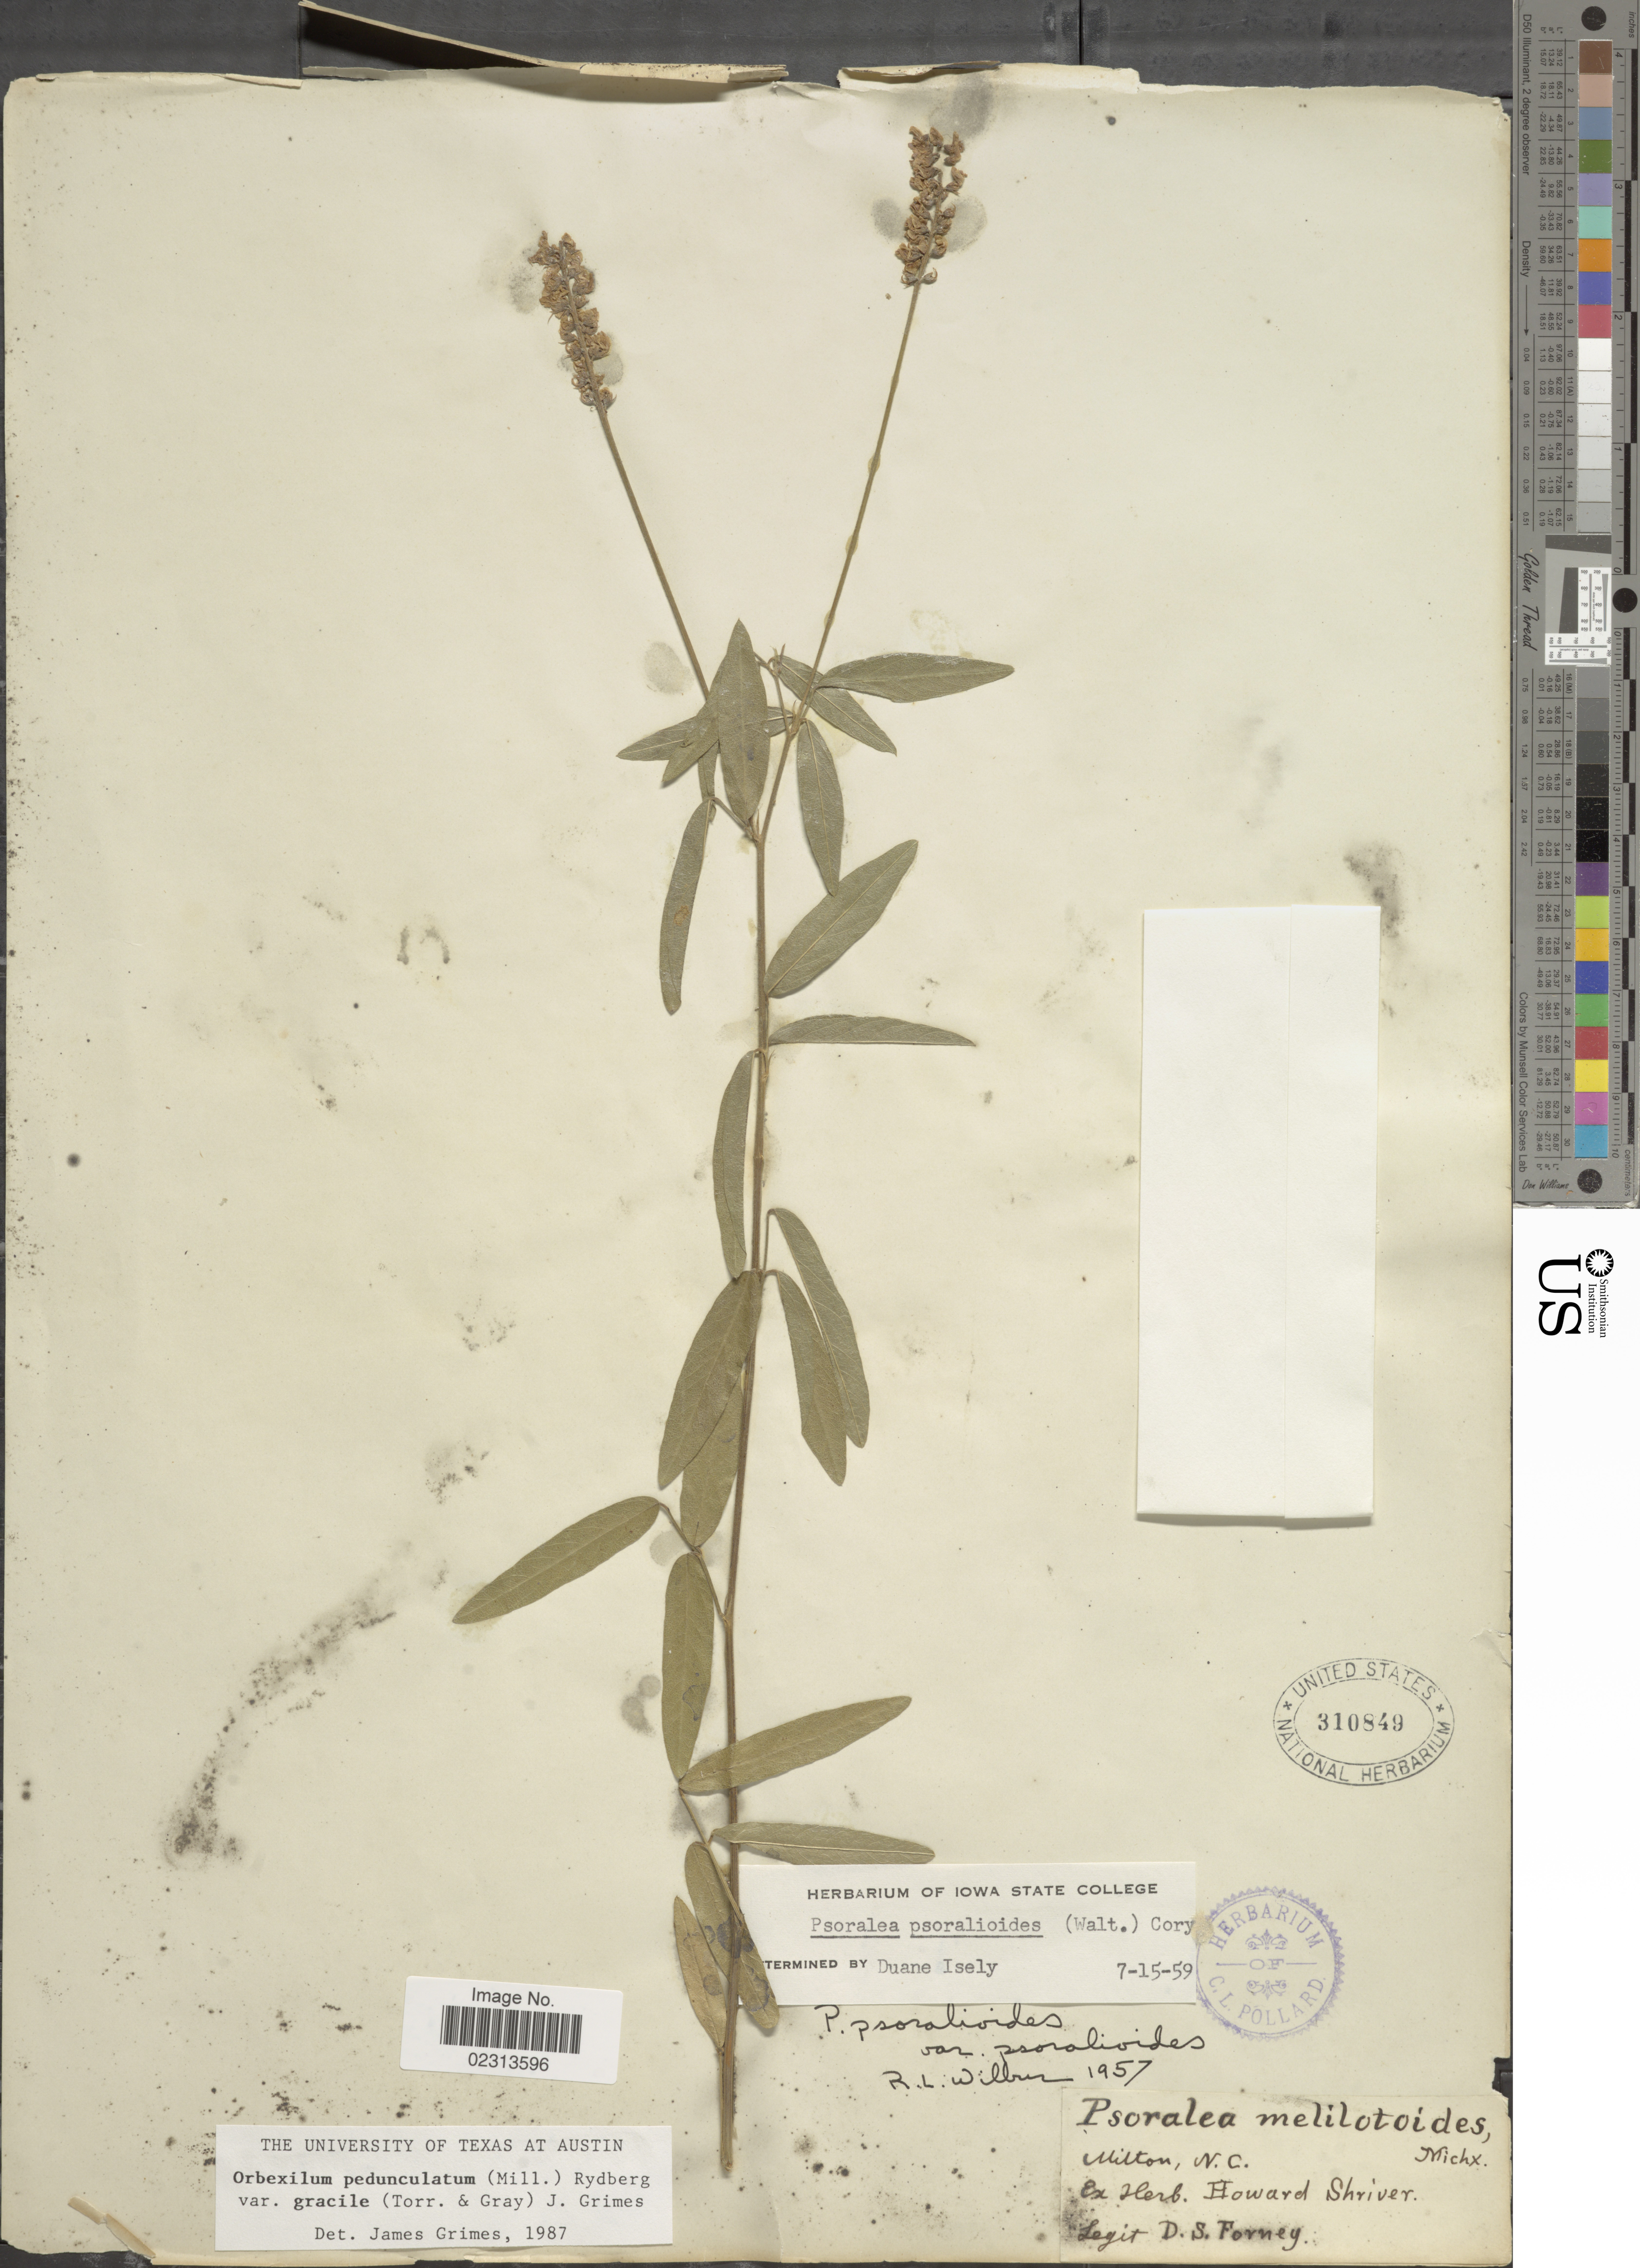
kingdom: Plantae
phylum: Tracheophyta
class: Magnoliopsida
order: Fabales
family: Fabaceae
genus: Orbexilum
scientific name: Orbexilum pedunculatum var. gracile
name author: (Torr. & A. Gray) J.W. Grimes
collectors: D. Forney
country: United States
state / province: North Carolina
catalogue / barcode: US 310849